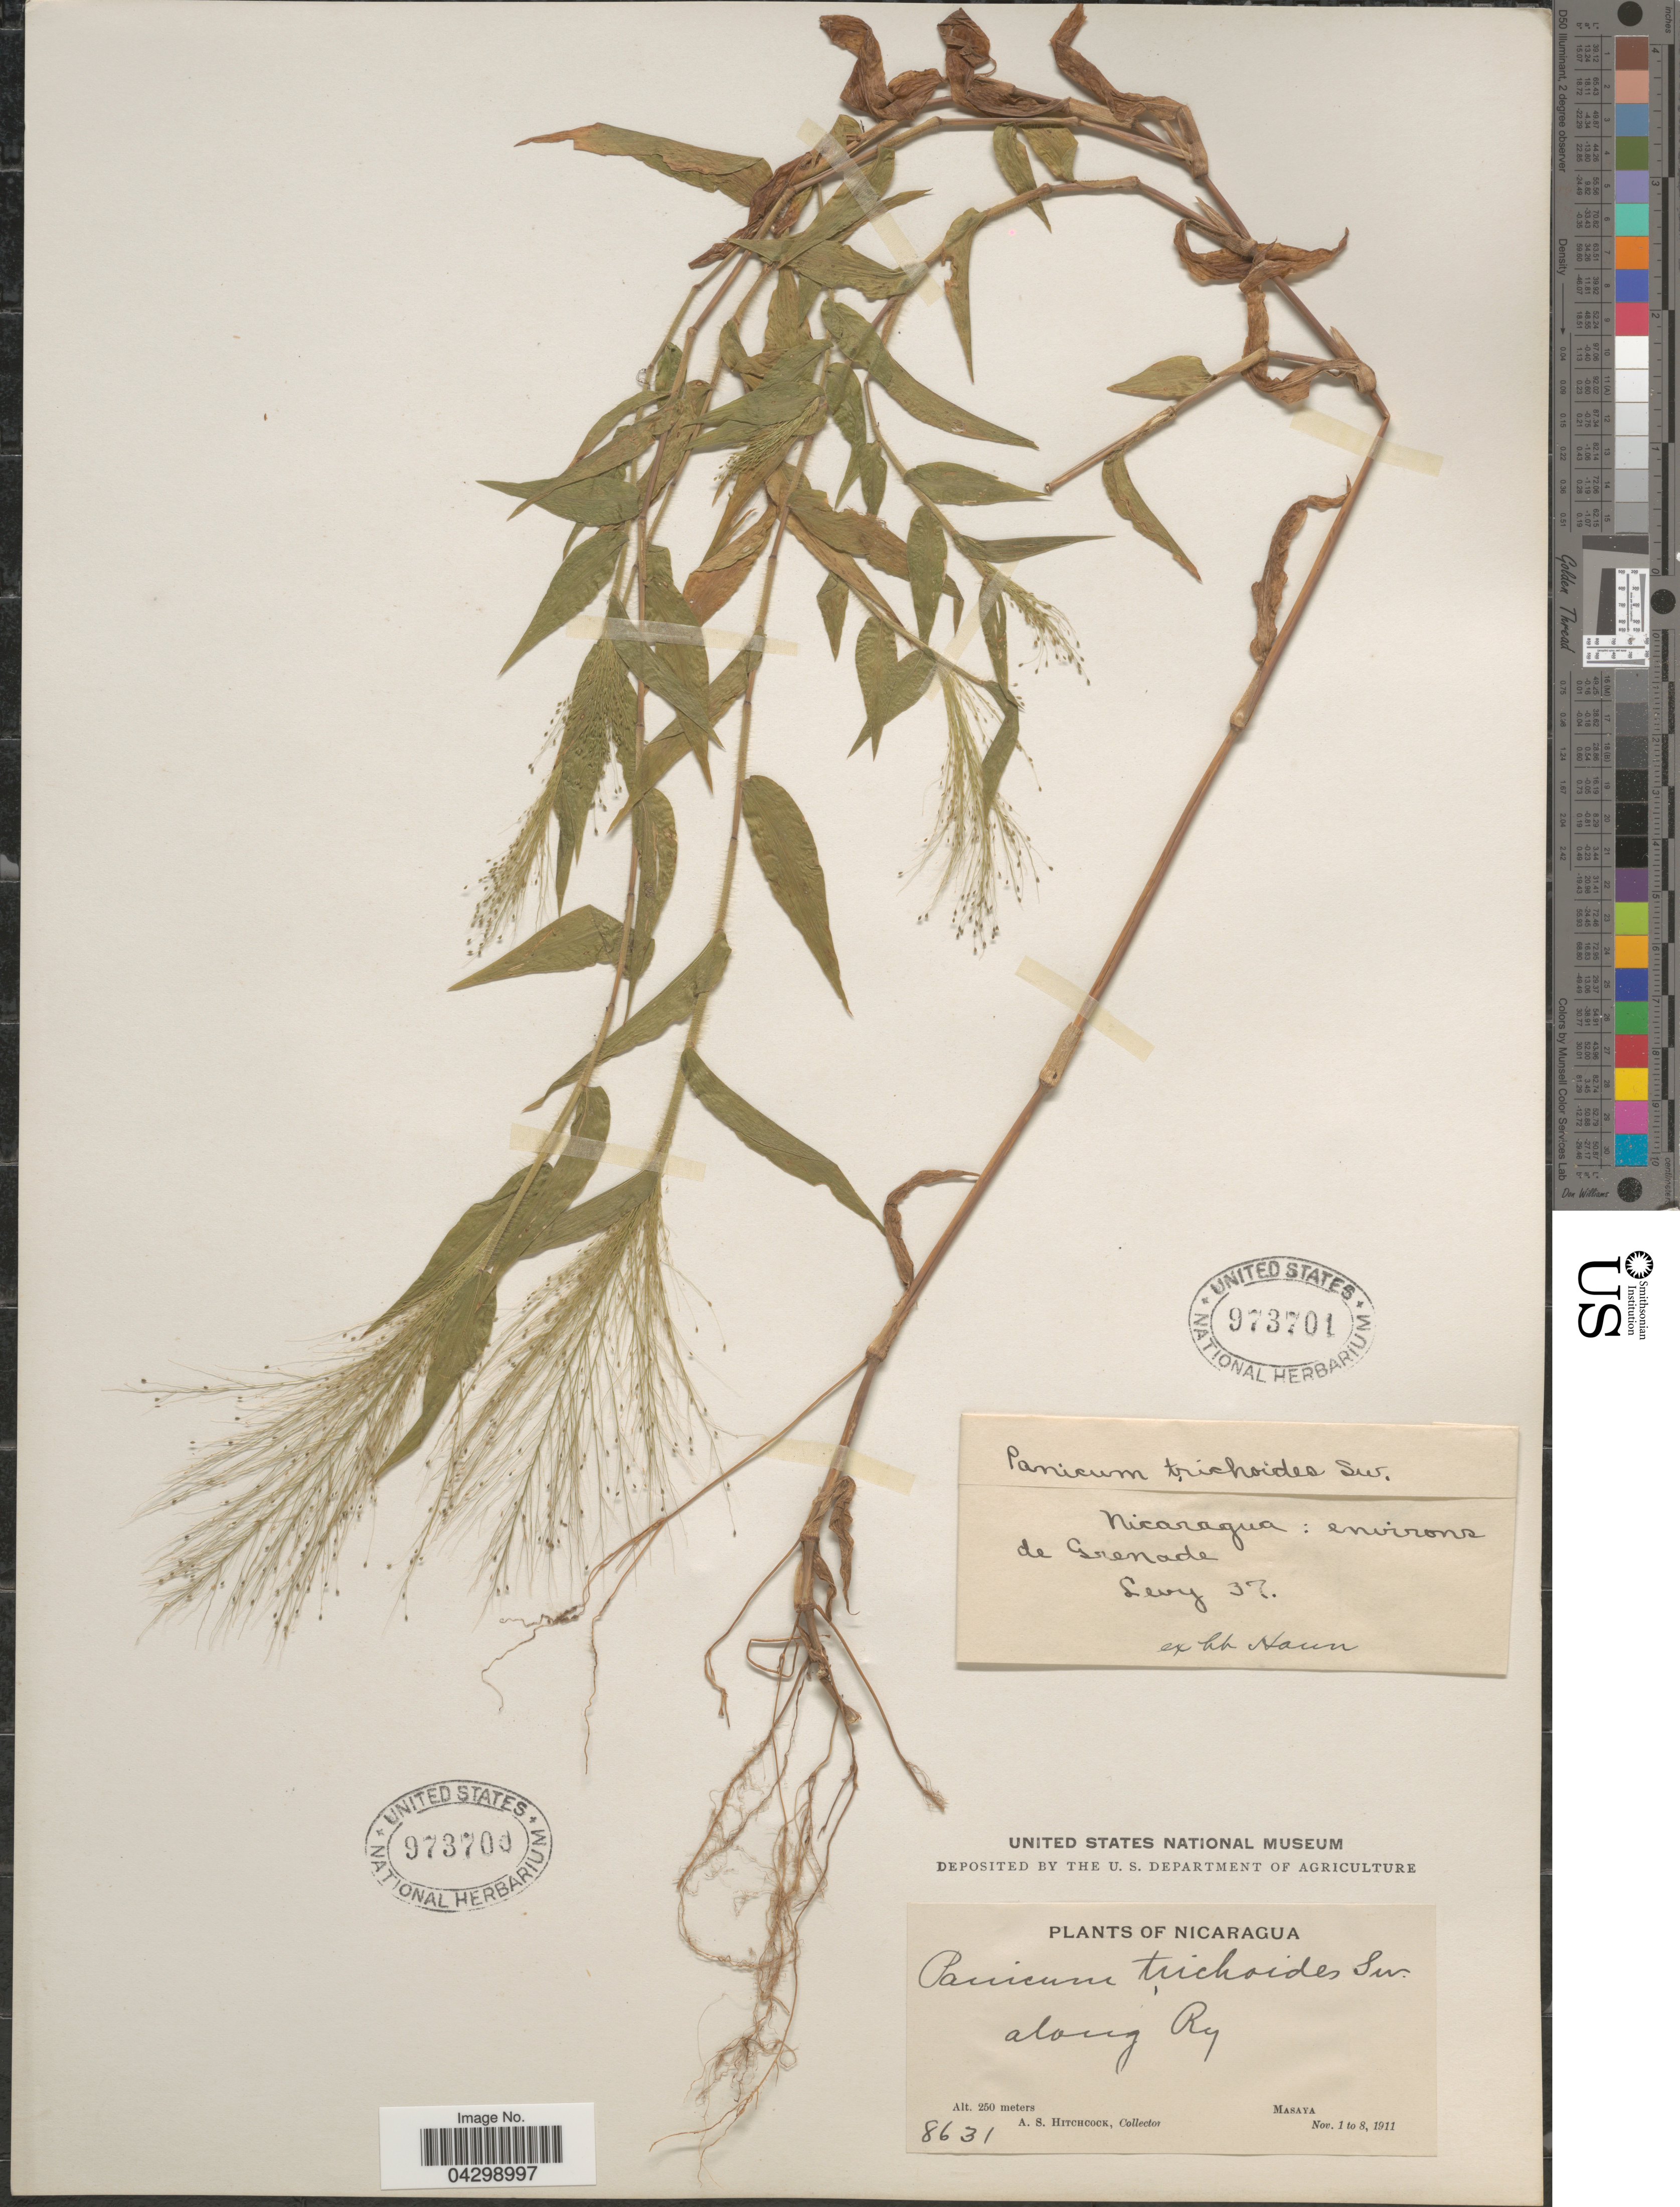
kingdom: Plantae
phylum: Tracheophyta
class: Liliopsida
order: Poales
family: Poaceae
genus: Panicum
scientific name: Panicum trichoides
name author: Sw.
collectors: A. S. Hitchcock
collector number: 8631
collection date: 1911-11-01/1911-11-08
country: Nicaragua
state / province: Masaya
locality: Along Ry.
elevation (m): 250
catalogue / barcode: US 973700-2